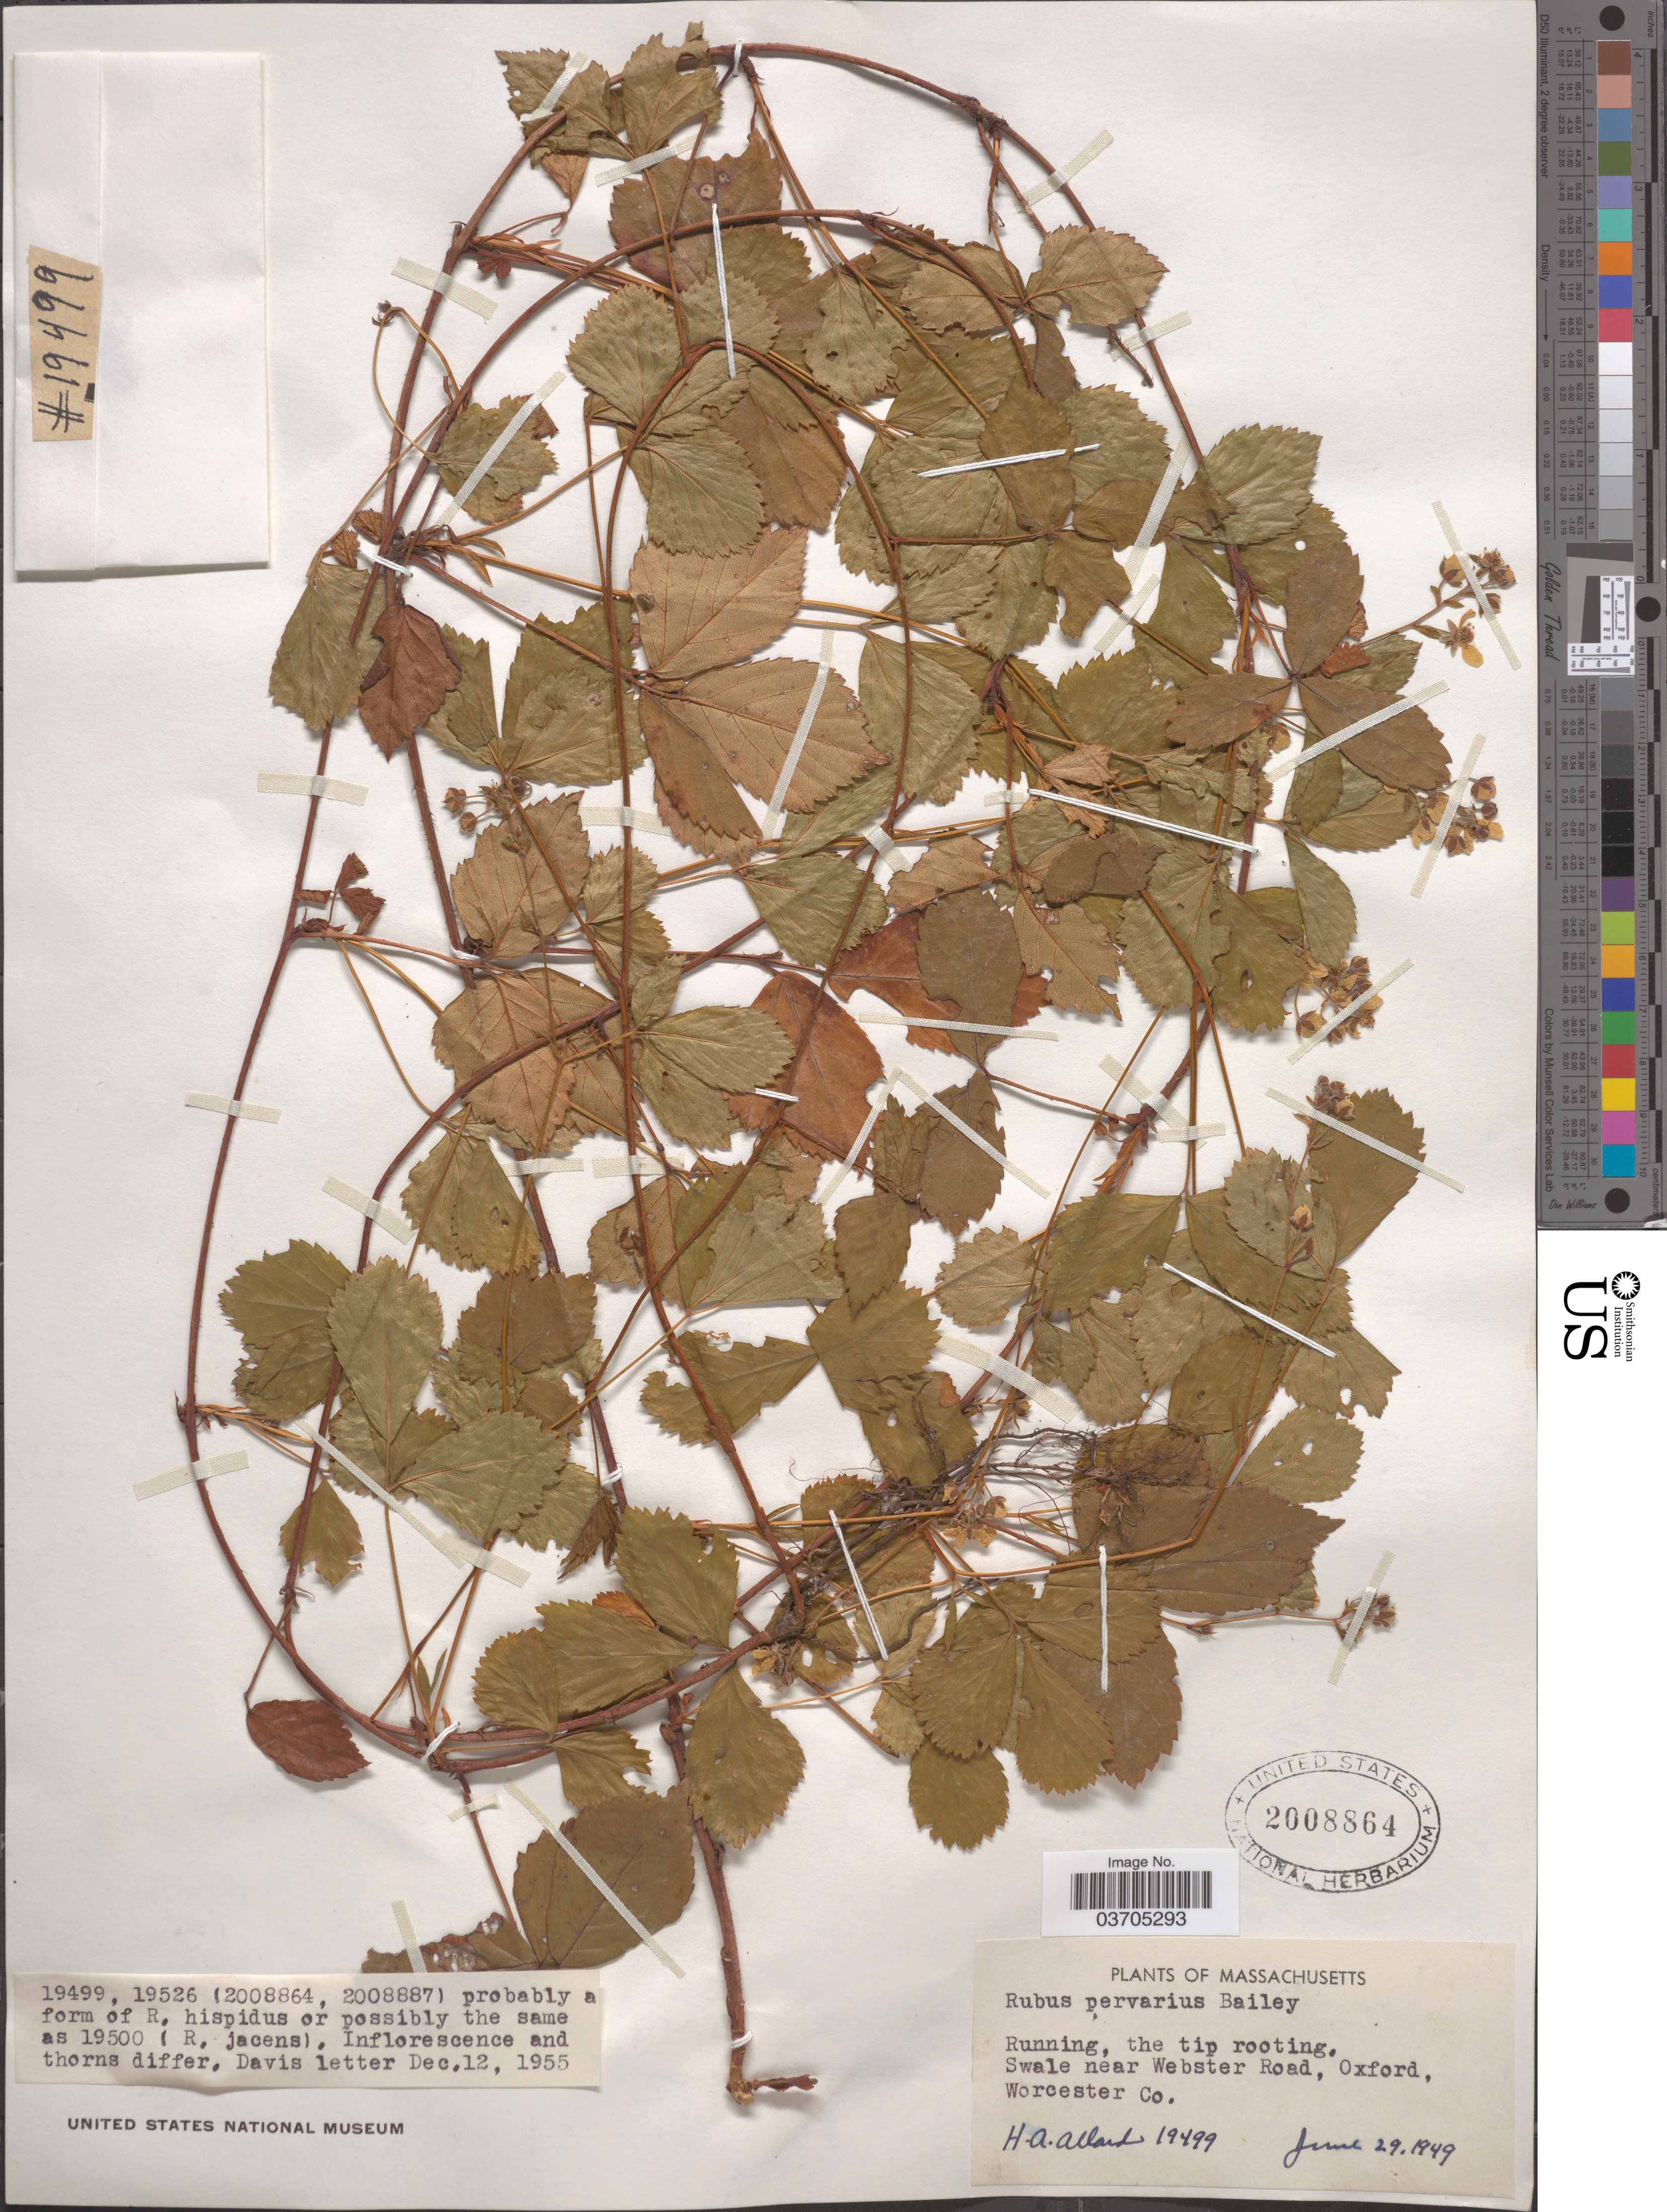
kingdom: Plantae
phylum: Tracheophyta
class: Magnoliopsida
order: Rosales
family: Rosaceae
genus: Rubus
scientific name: Rubus hispidus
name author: L.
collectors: H. A. Allard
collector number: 19499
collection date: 1949-06-29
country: United States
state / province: Massachusetts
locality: Swale near Webster Road, Oxford, Worcester Co.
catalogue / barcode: US 2008864